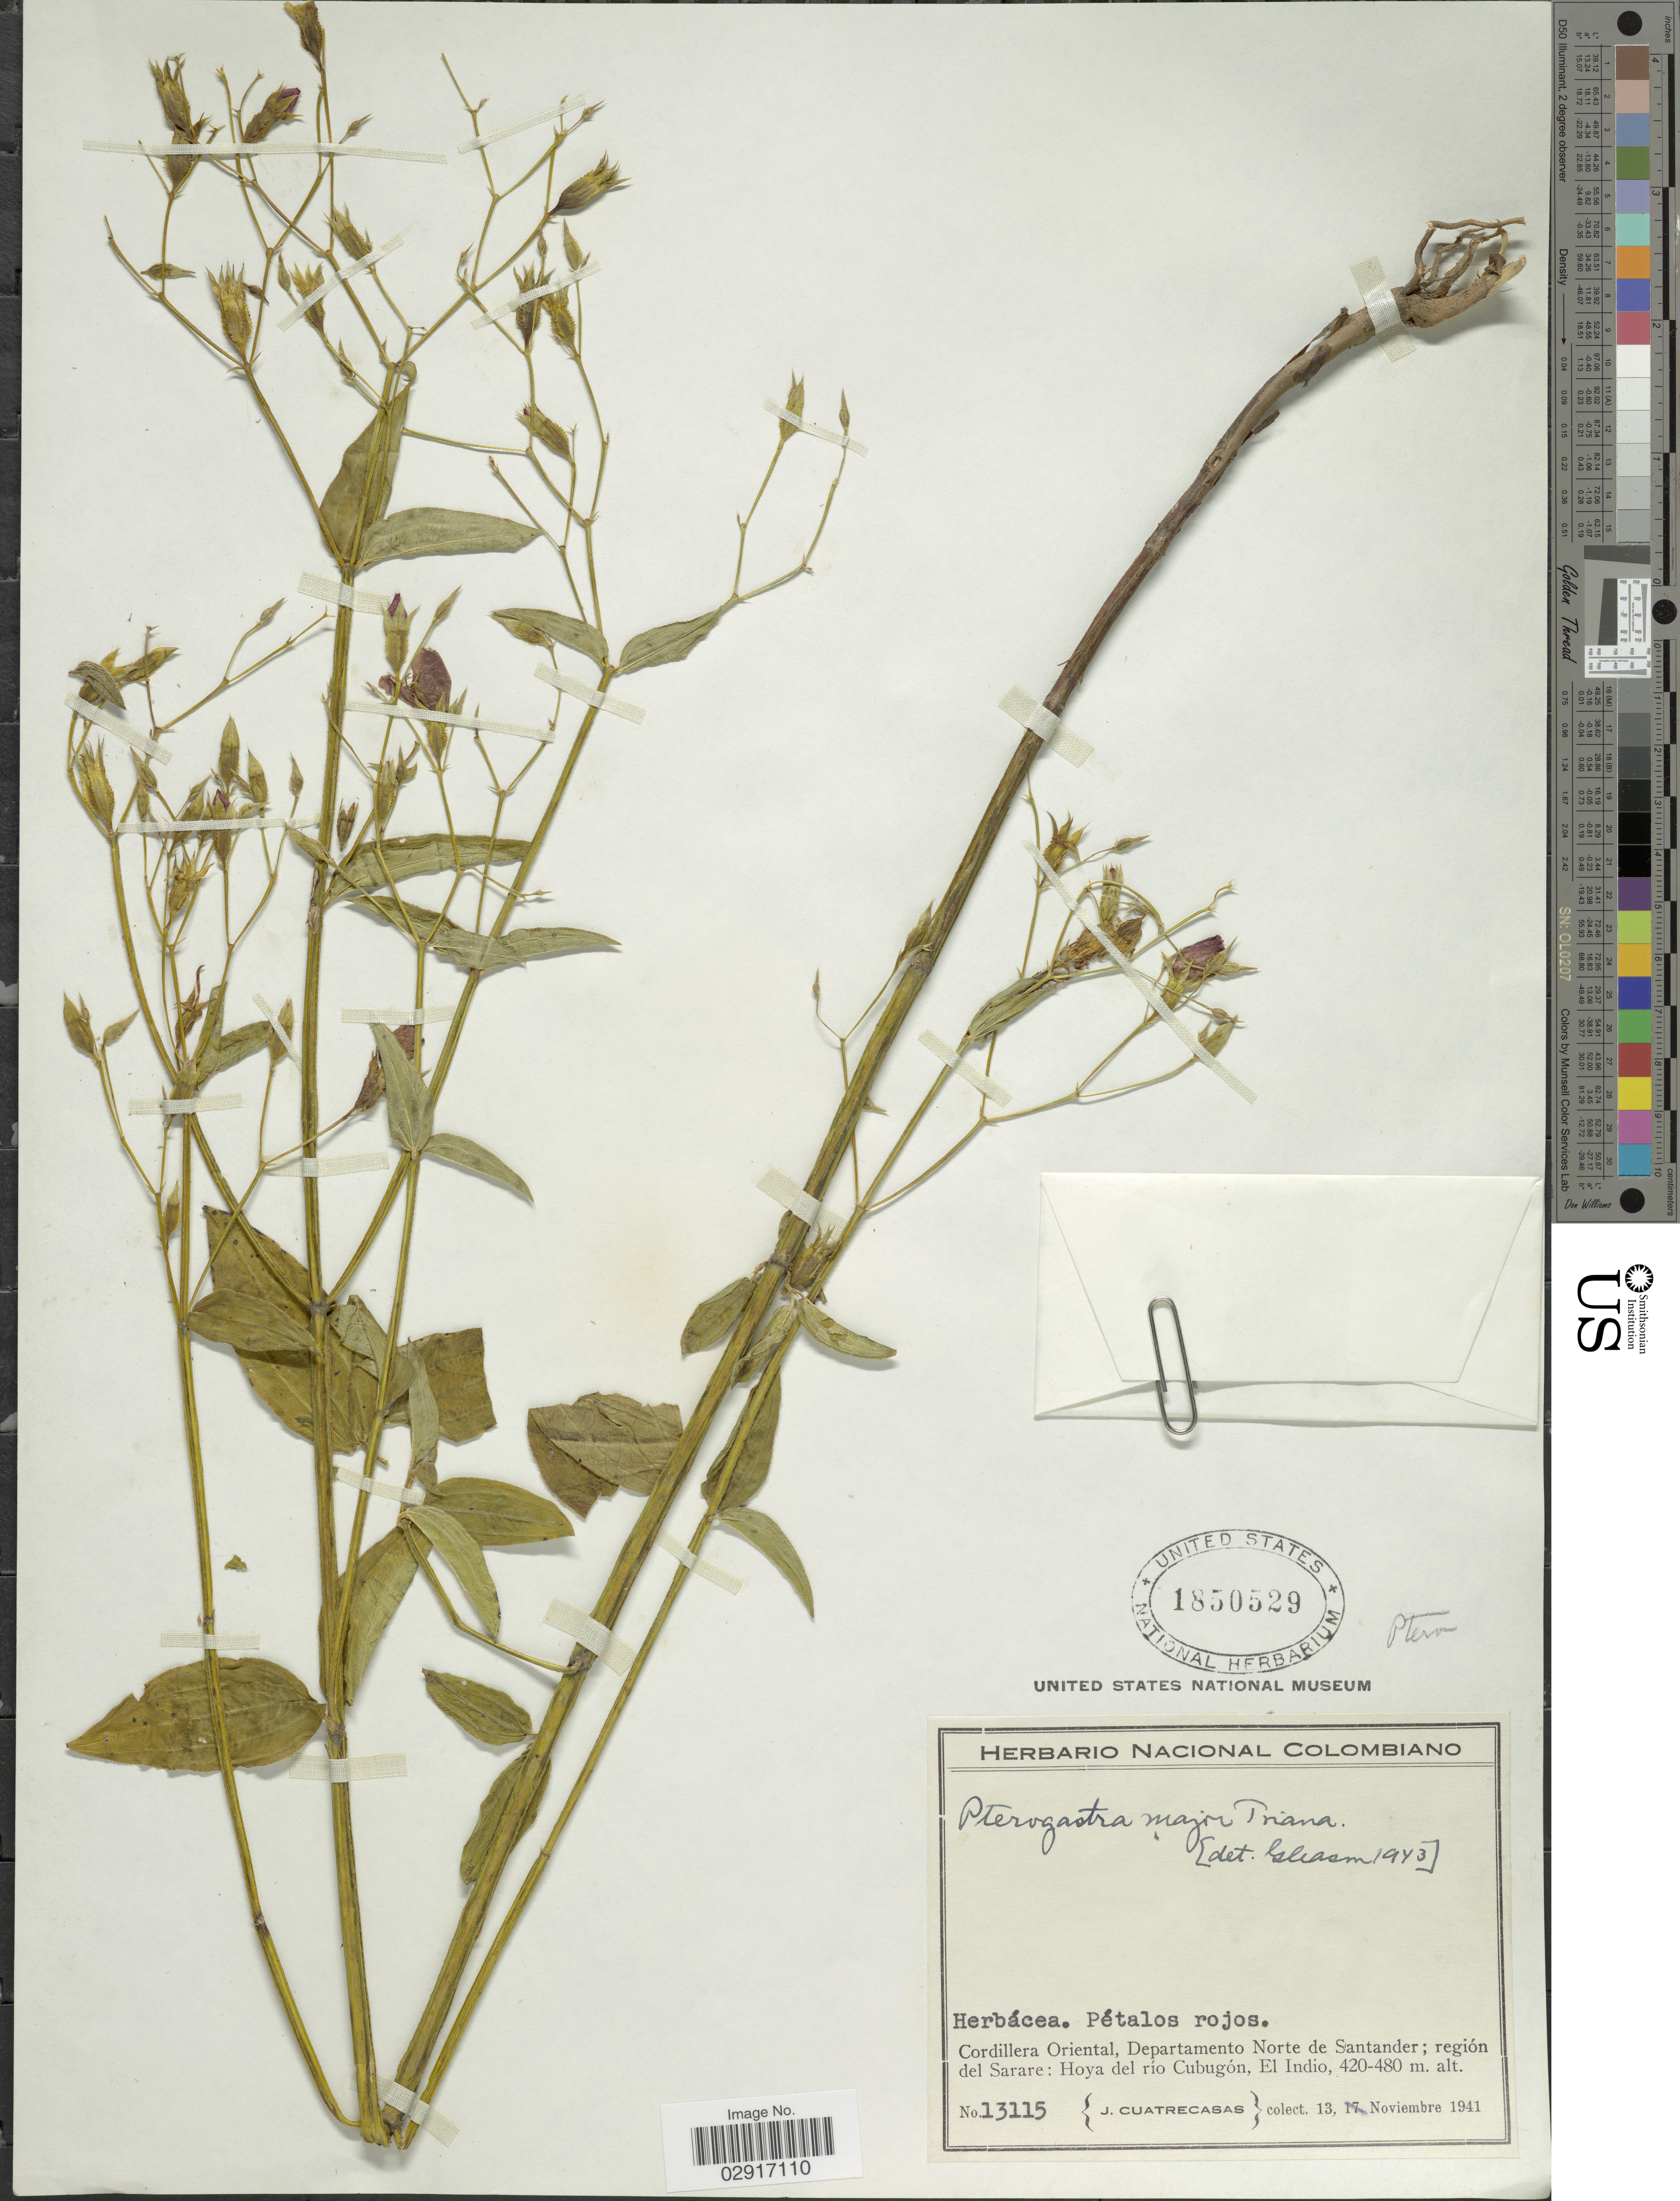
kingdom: Plantae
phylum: Tracheophyta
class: Magnoliopsida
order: Myrtales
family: Melastomataceae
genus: Pterogastra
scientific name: Pterogastra divaricata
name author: (Bonpl.) Naudin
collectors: J. Cuatrecasas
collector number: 13115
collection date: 1941-11-13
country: Colombia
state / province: Norte de Santander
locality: Cordillera Oriental, Departamento Norte de Santander; región del Sarare: Hoya del río Cubugón, El Indio.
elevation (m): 420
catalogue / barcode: US 1850529